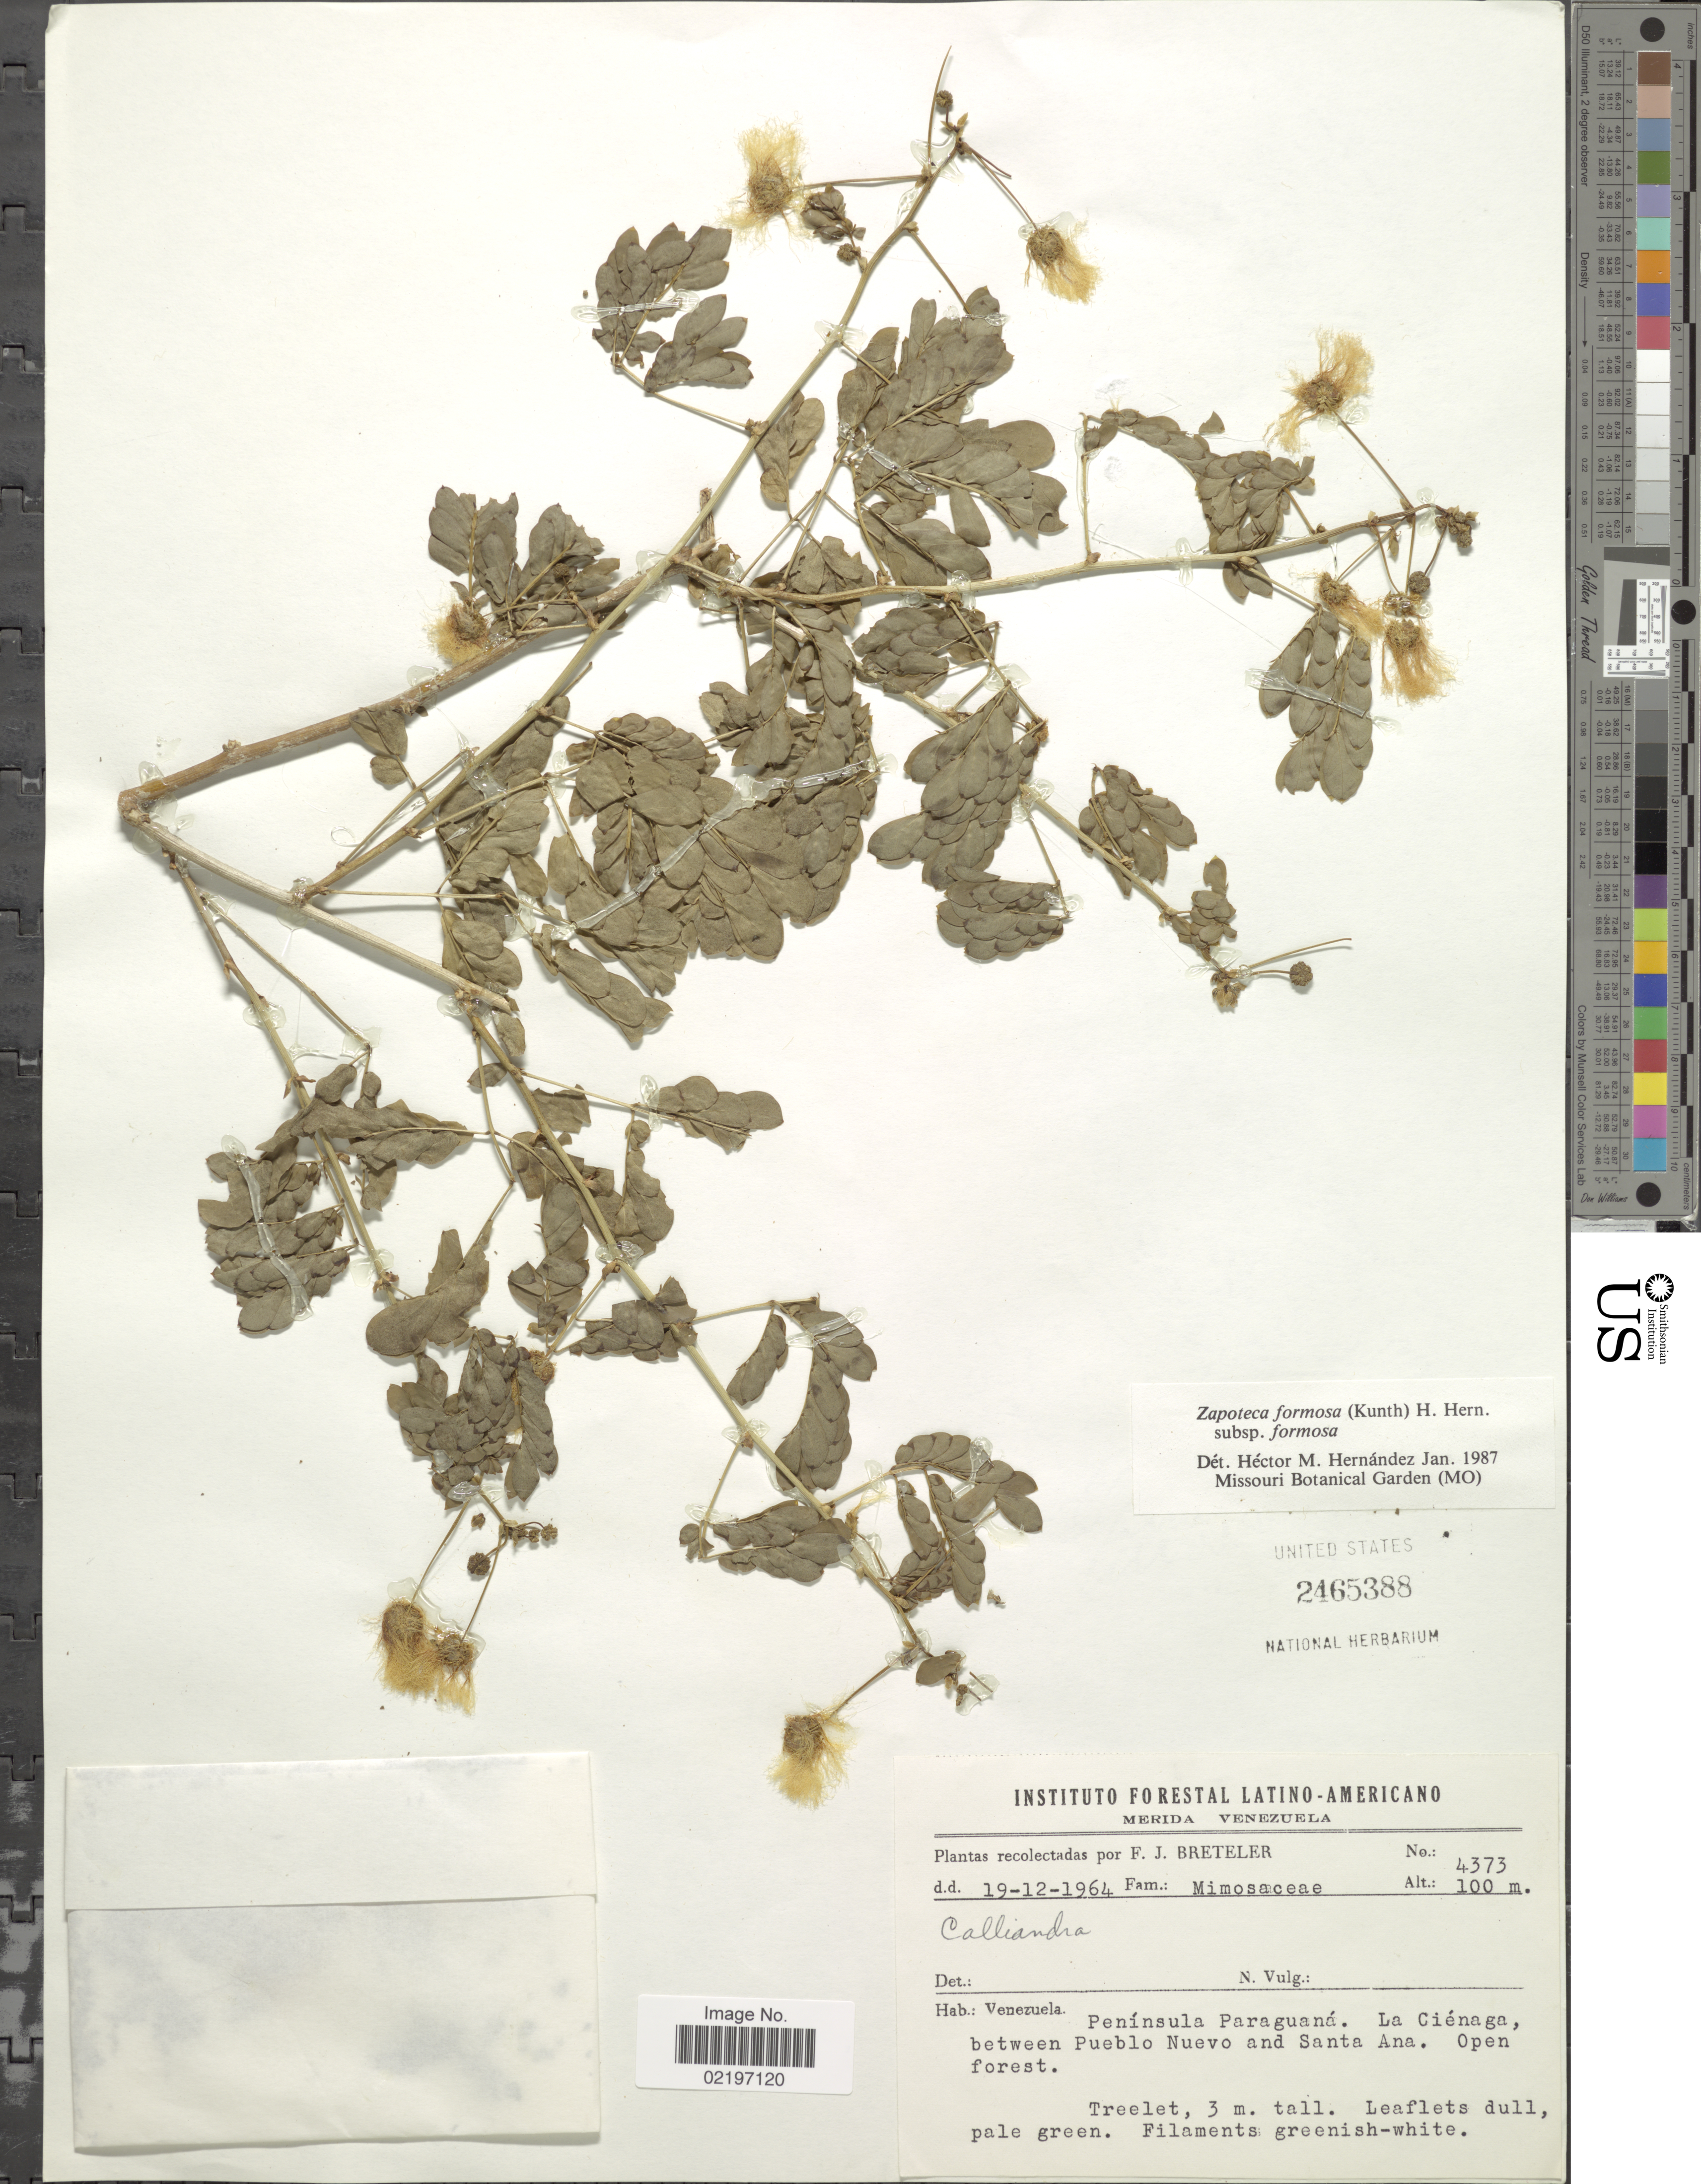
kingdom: Plantae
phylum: Tracheophyta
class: Magnoliopsida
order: Fabales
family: Fabaceae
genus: Zapoteca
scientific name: Zapoteca formosa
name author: (Kunth) H.M. Hern.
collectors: F. J. Breteler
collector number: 4373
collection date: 1964-12-19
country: Venezuela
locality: Peninsula Paraguana. La Cienaga between Pueblo Nuevo and Santa Ana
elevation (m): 100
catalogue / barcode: US 2465388